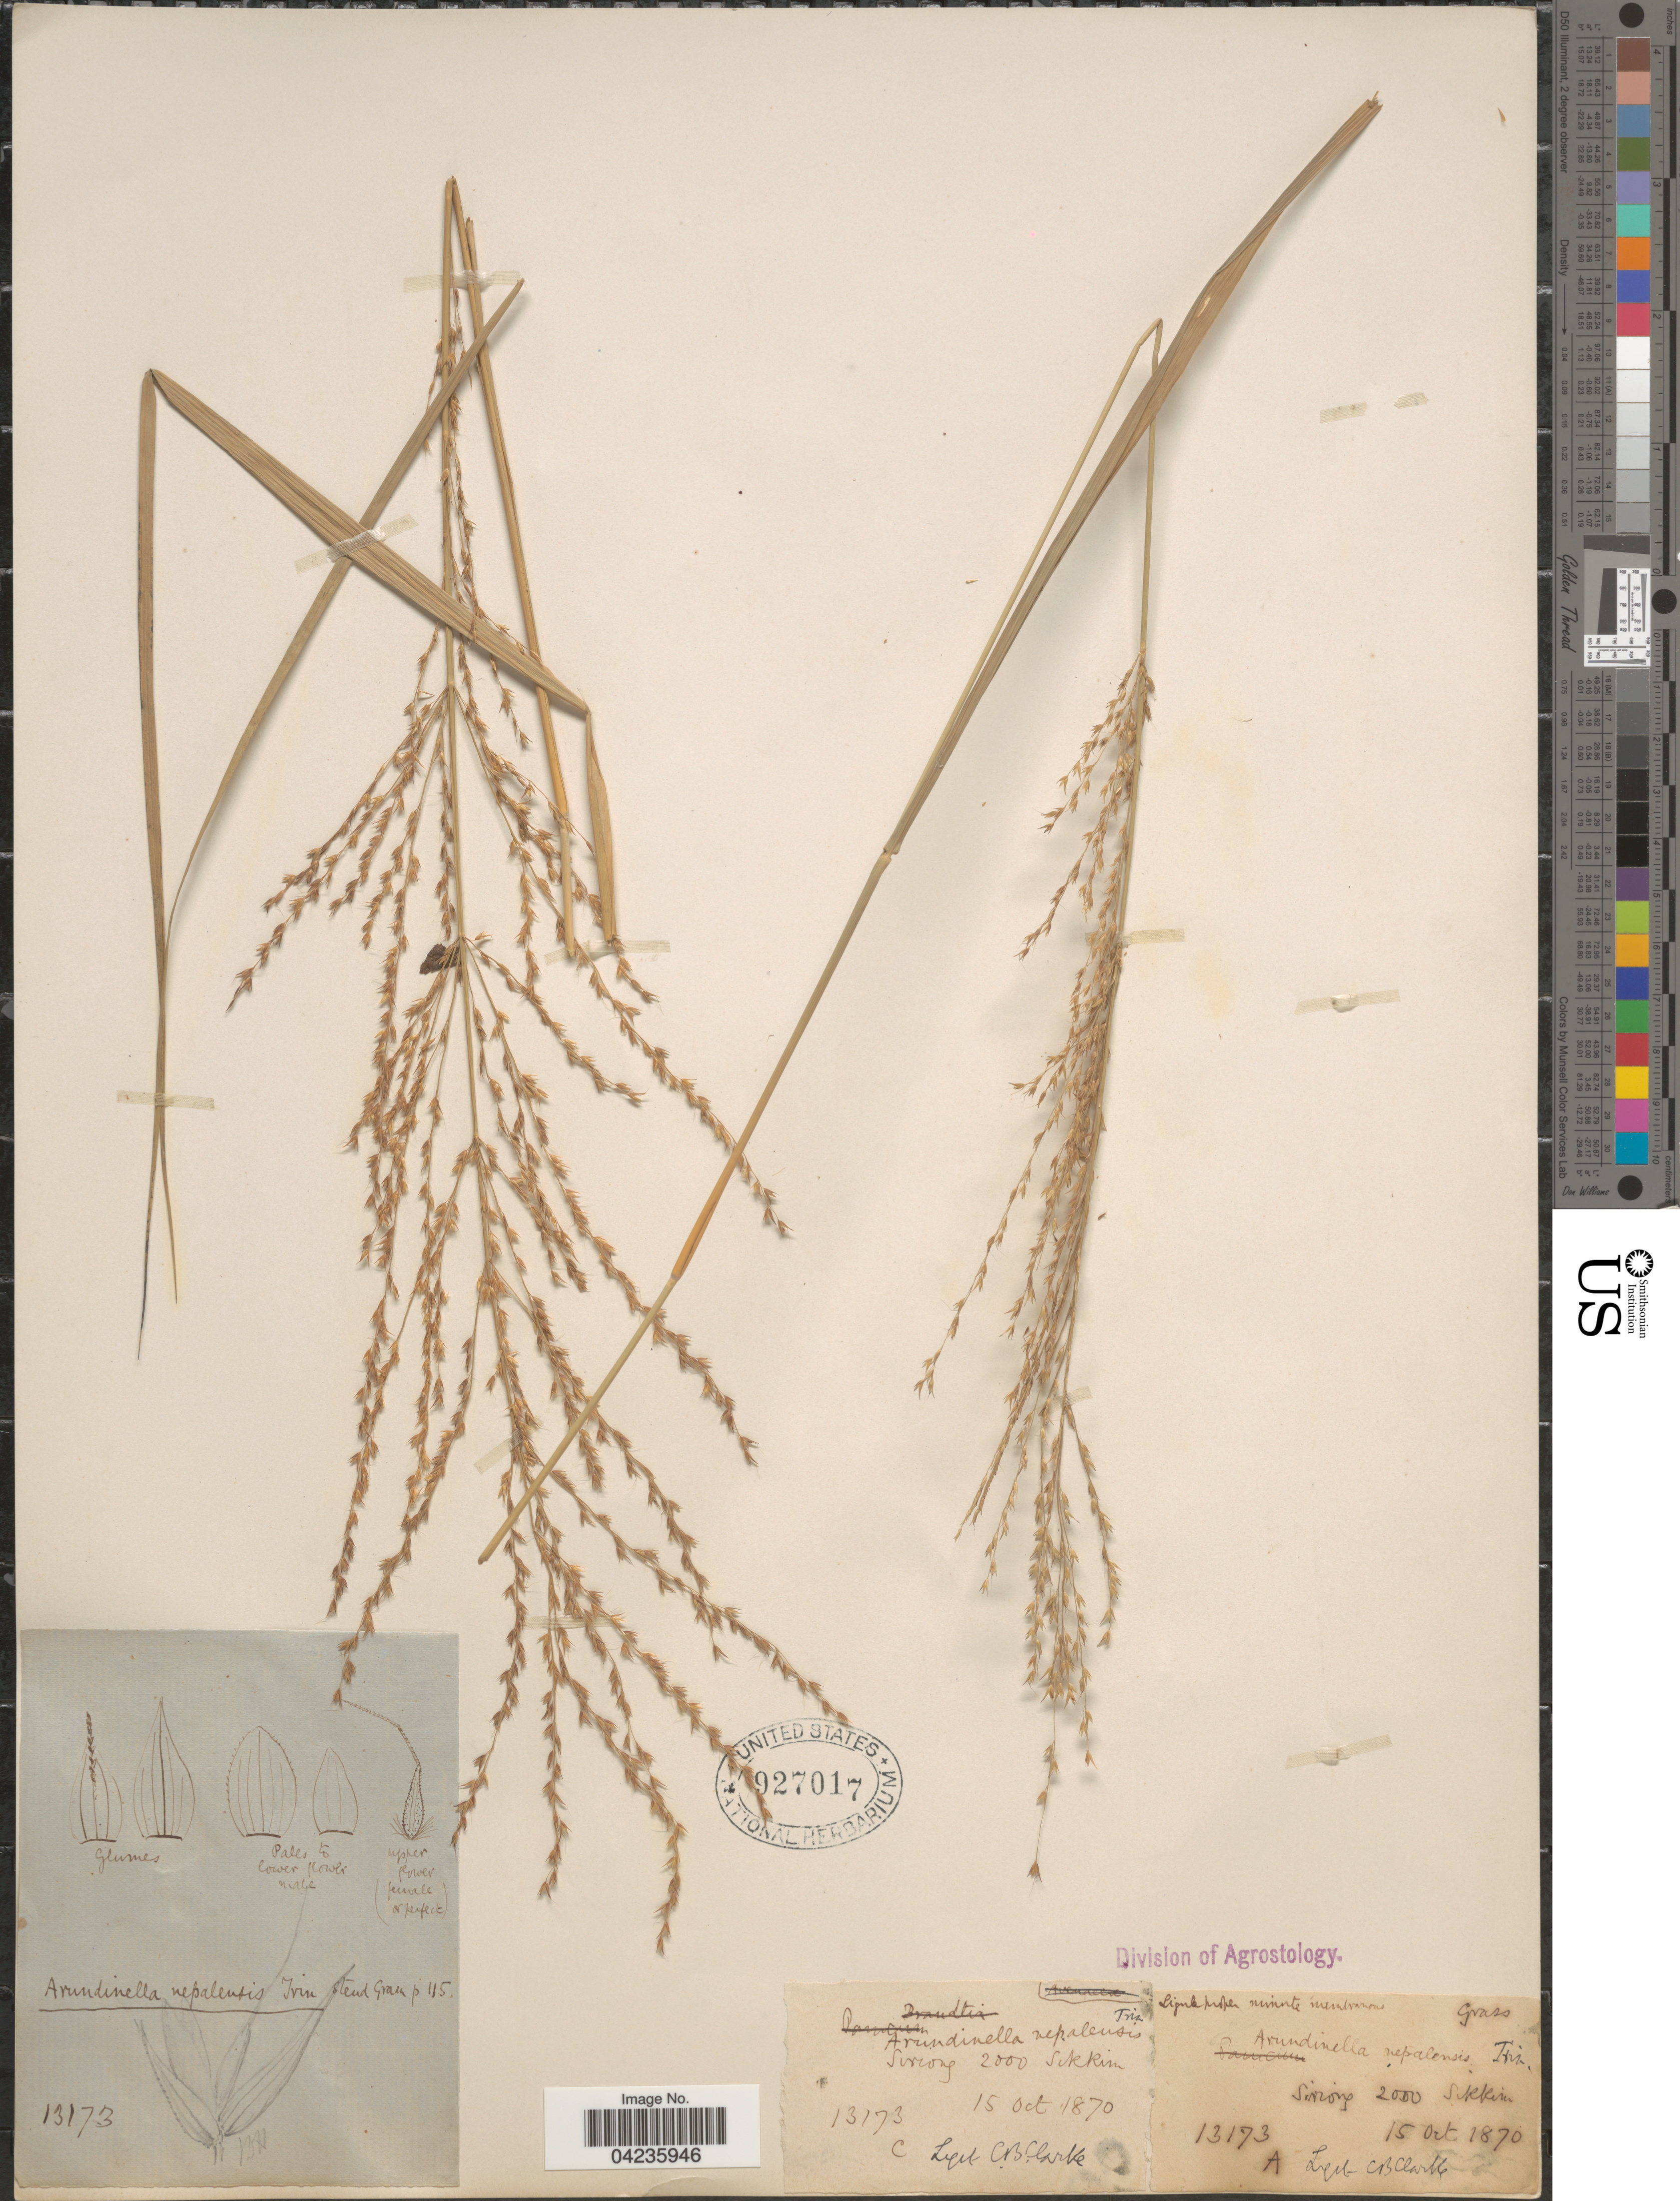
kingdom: Plantae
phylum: Tracheophyta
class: Liliopsida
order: Poales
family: Poaceae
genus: Arundinella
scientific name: Arundinella nepalensis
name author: Trin.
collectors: C. B. Clarke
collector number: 13173C/13173A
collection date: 1870-10-15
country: India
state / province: Sikkim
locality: Siriong.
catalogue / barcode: US 927017